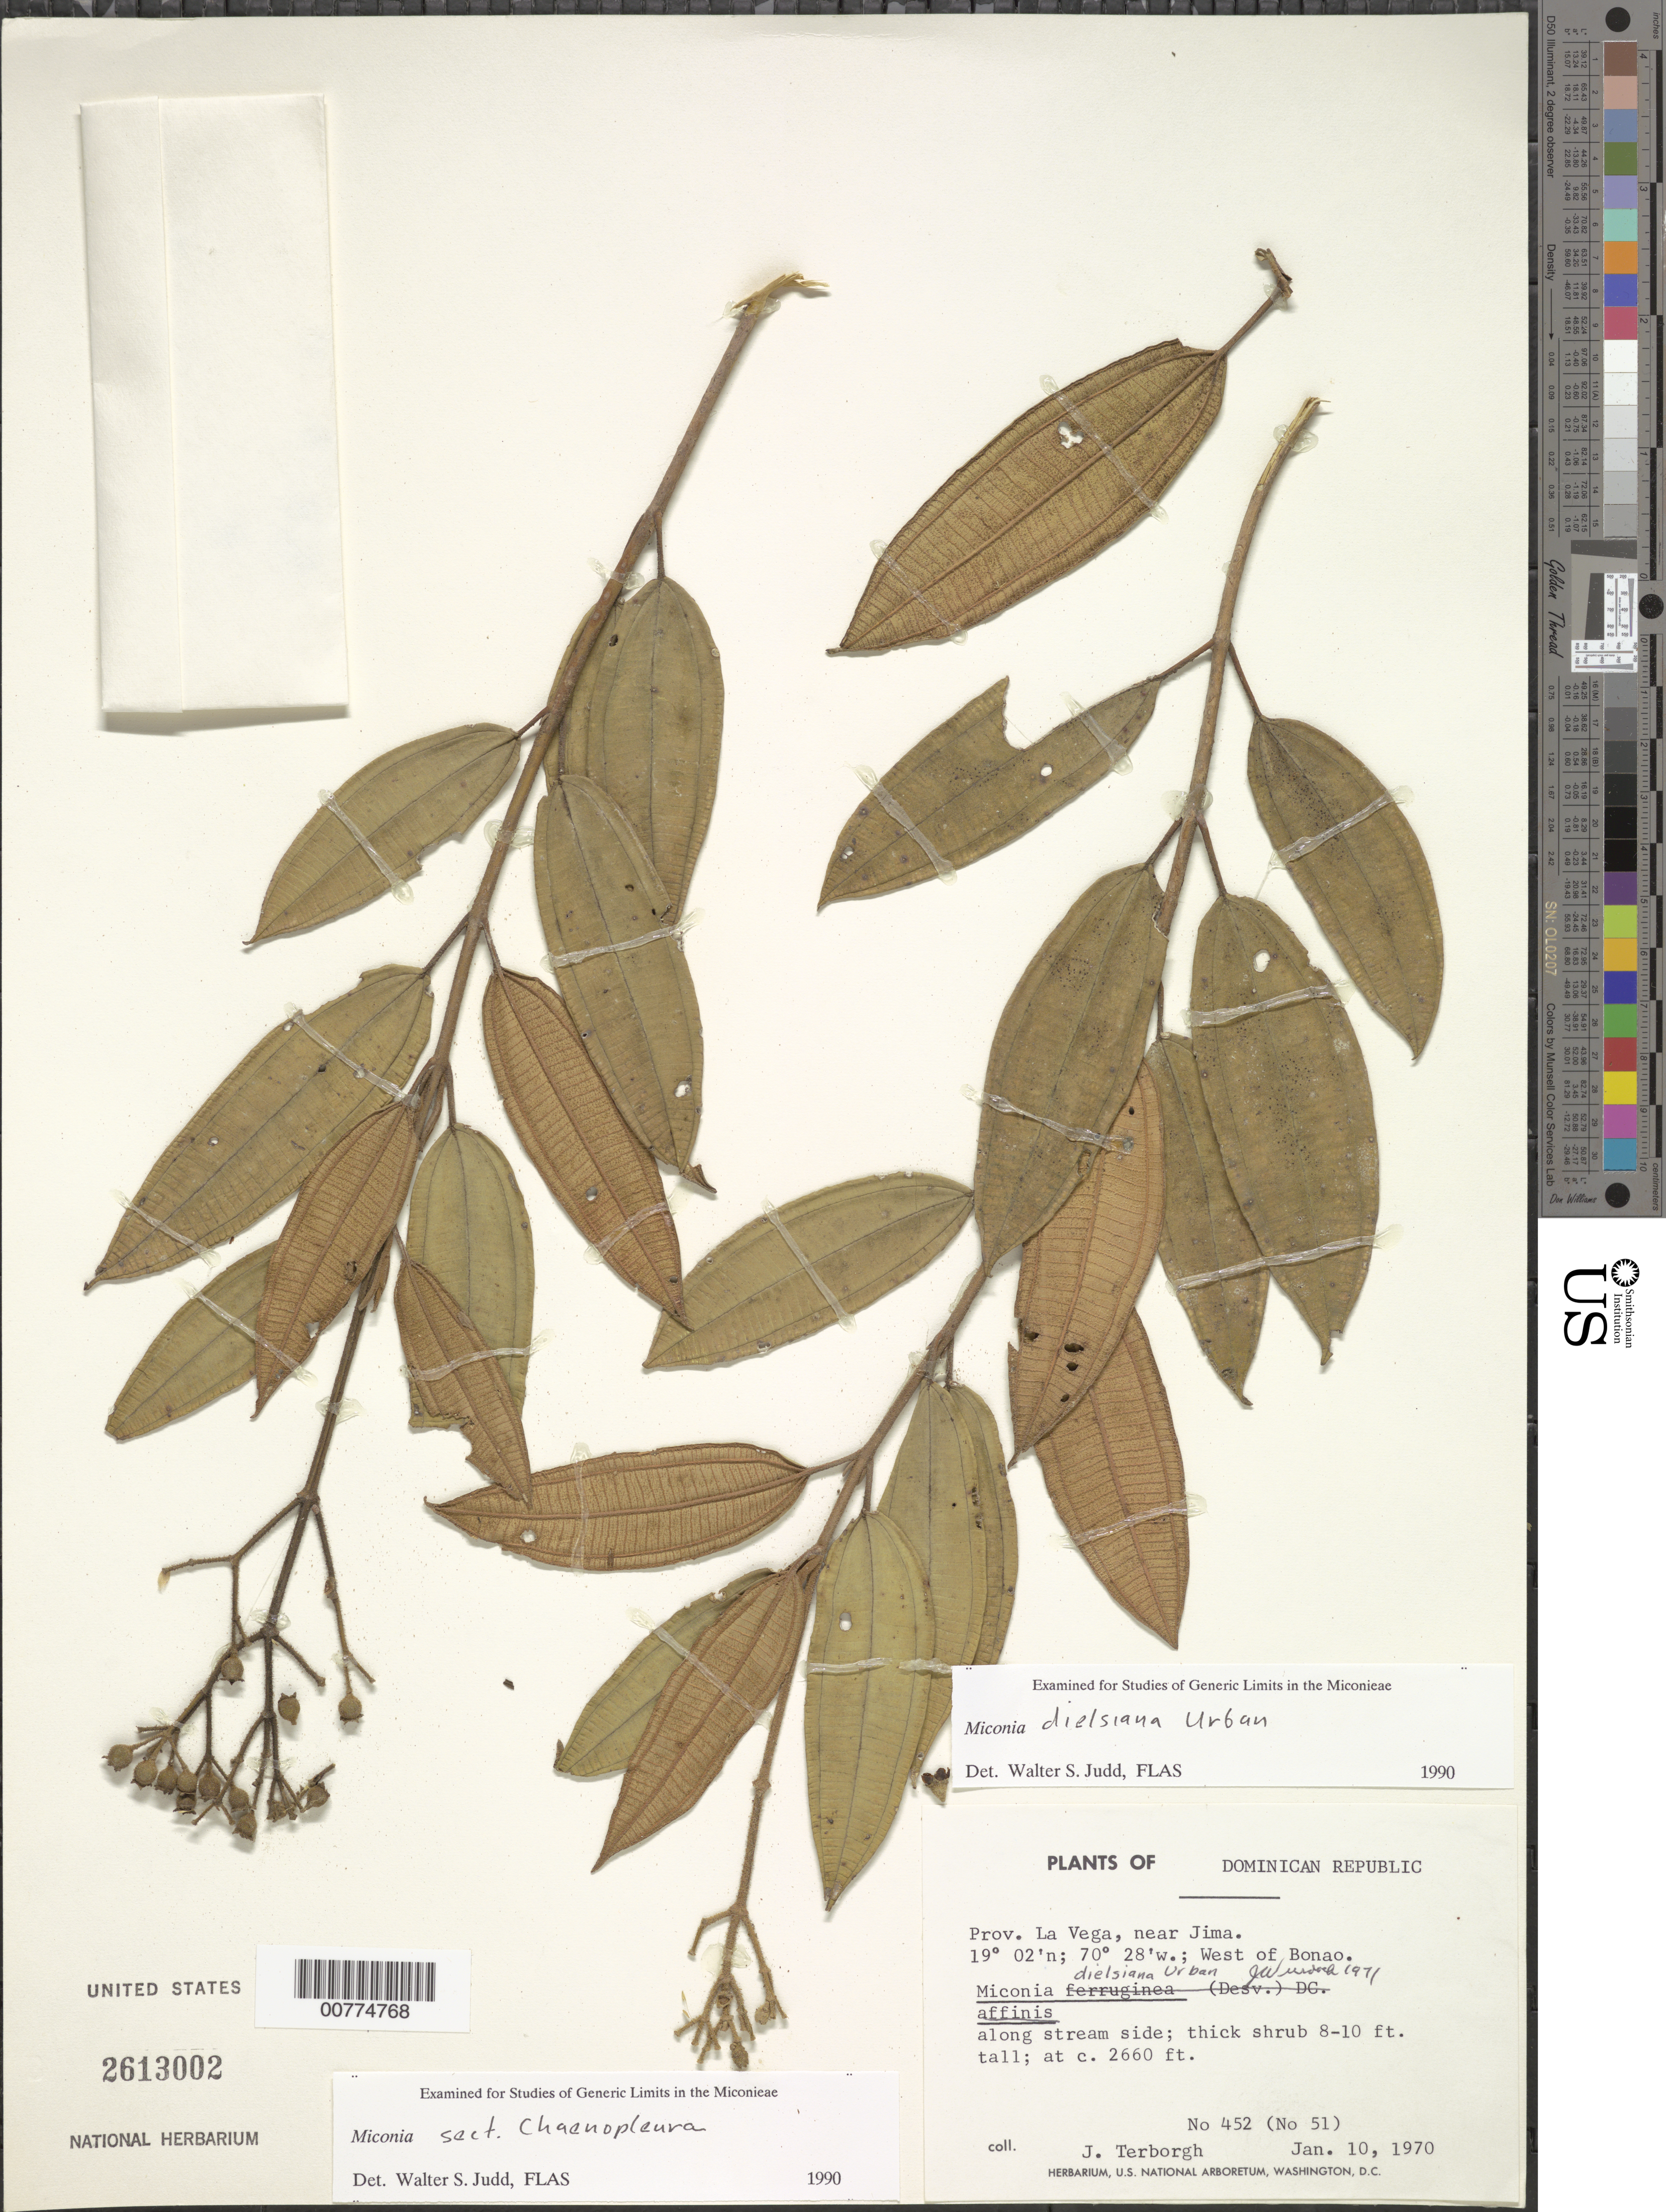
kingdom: Plantae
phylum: Tracheophyta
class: Magnoliopsida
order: Myrtales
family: Melastomataceae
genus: Miconia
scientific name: Miconia dielsiana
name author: Urb.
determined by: Judd, Walter S.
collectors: J. Terborgh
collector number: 452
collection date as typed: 10 Jan 1970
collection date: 1970-01-10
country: Dominican Republic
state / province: La Vega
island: Hispaniola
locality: Near Jima, west of Bonao.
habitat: Along stream side.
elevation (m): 811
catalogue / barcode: US 2613002